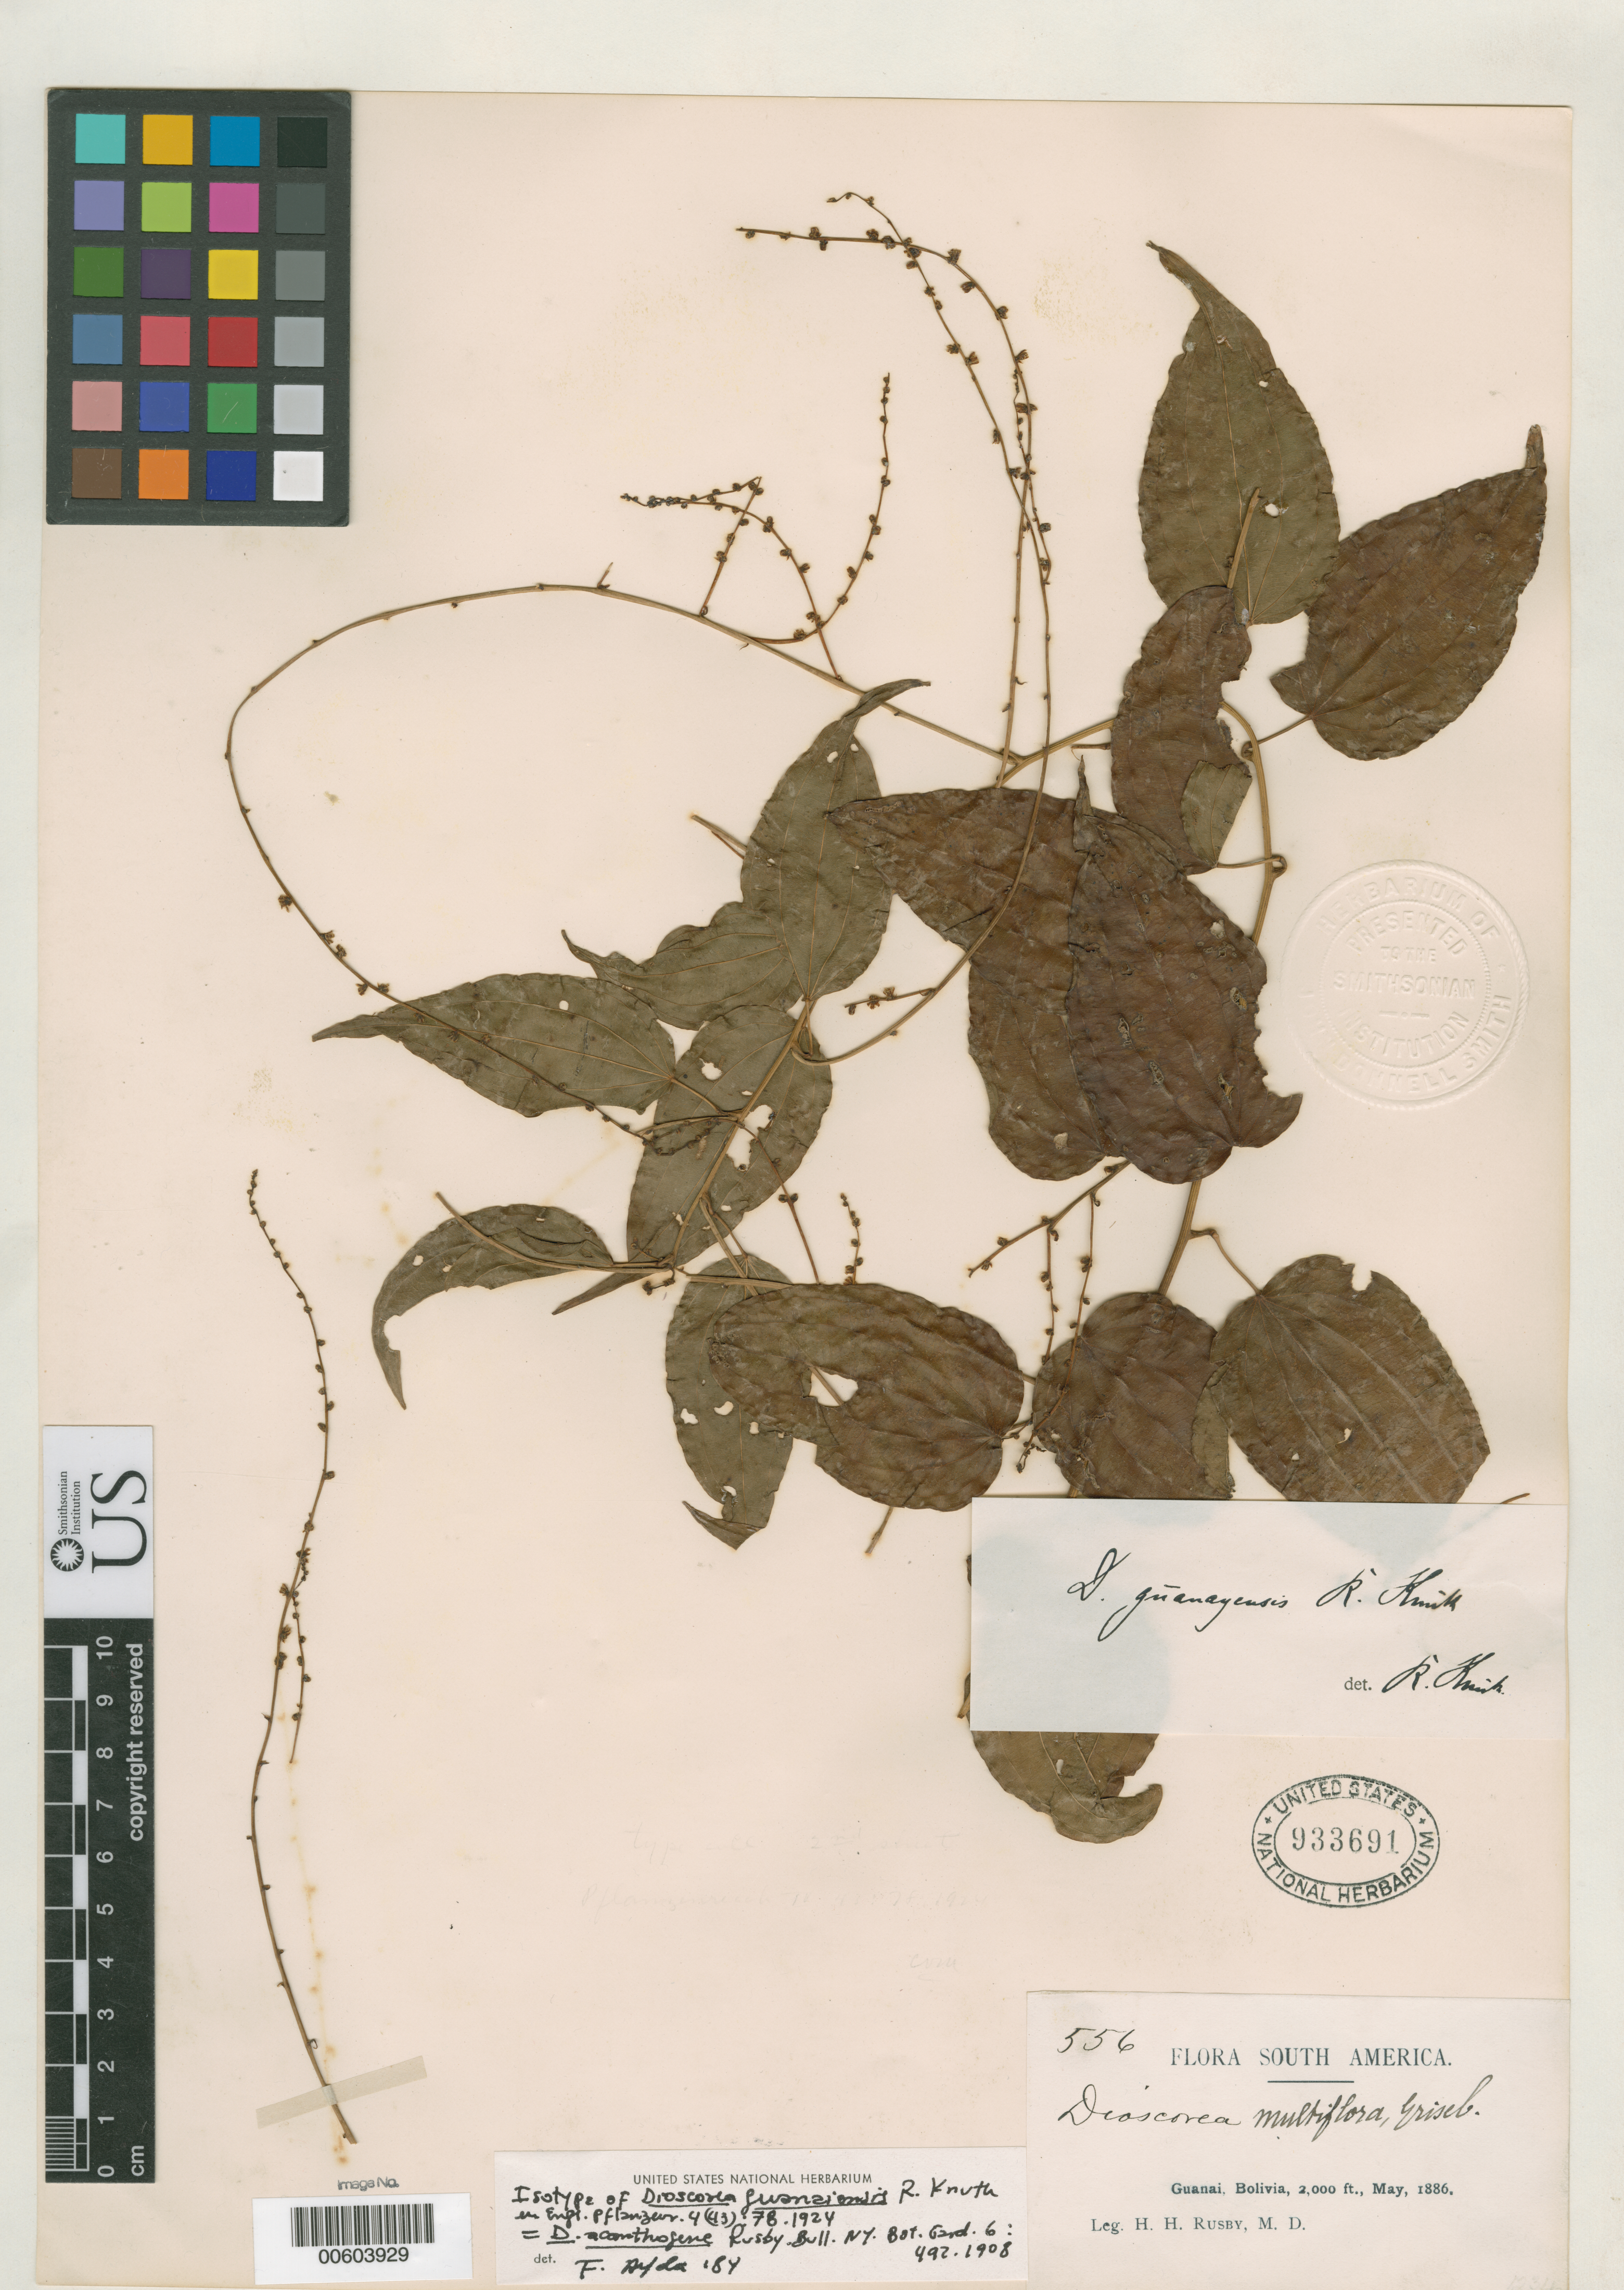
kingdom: Plantae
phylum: Tracheophyta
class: Liliopsida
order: Dioscoreales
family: Dioscoreaceae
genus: Dioscorea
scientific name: Dioscorea guanaiensis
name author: R. Knuth in Engl.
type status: Isotype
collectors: H. H. Rusby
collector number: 556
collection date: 1886-05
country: Bolivia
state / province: La Páz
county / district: Larecaja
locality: Guanay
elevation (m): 610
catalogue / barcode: US 933691